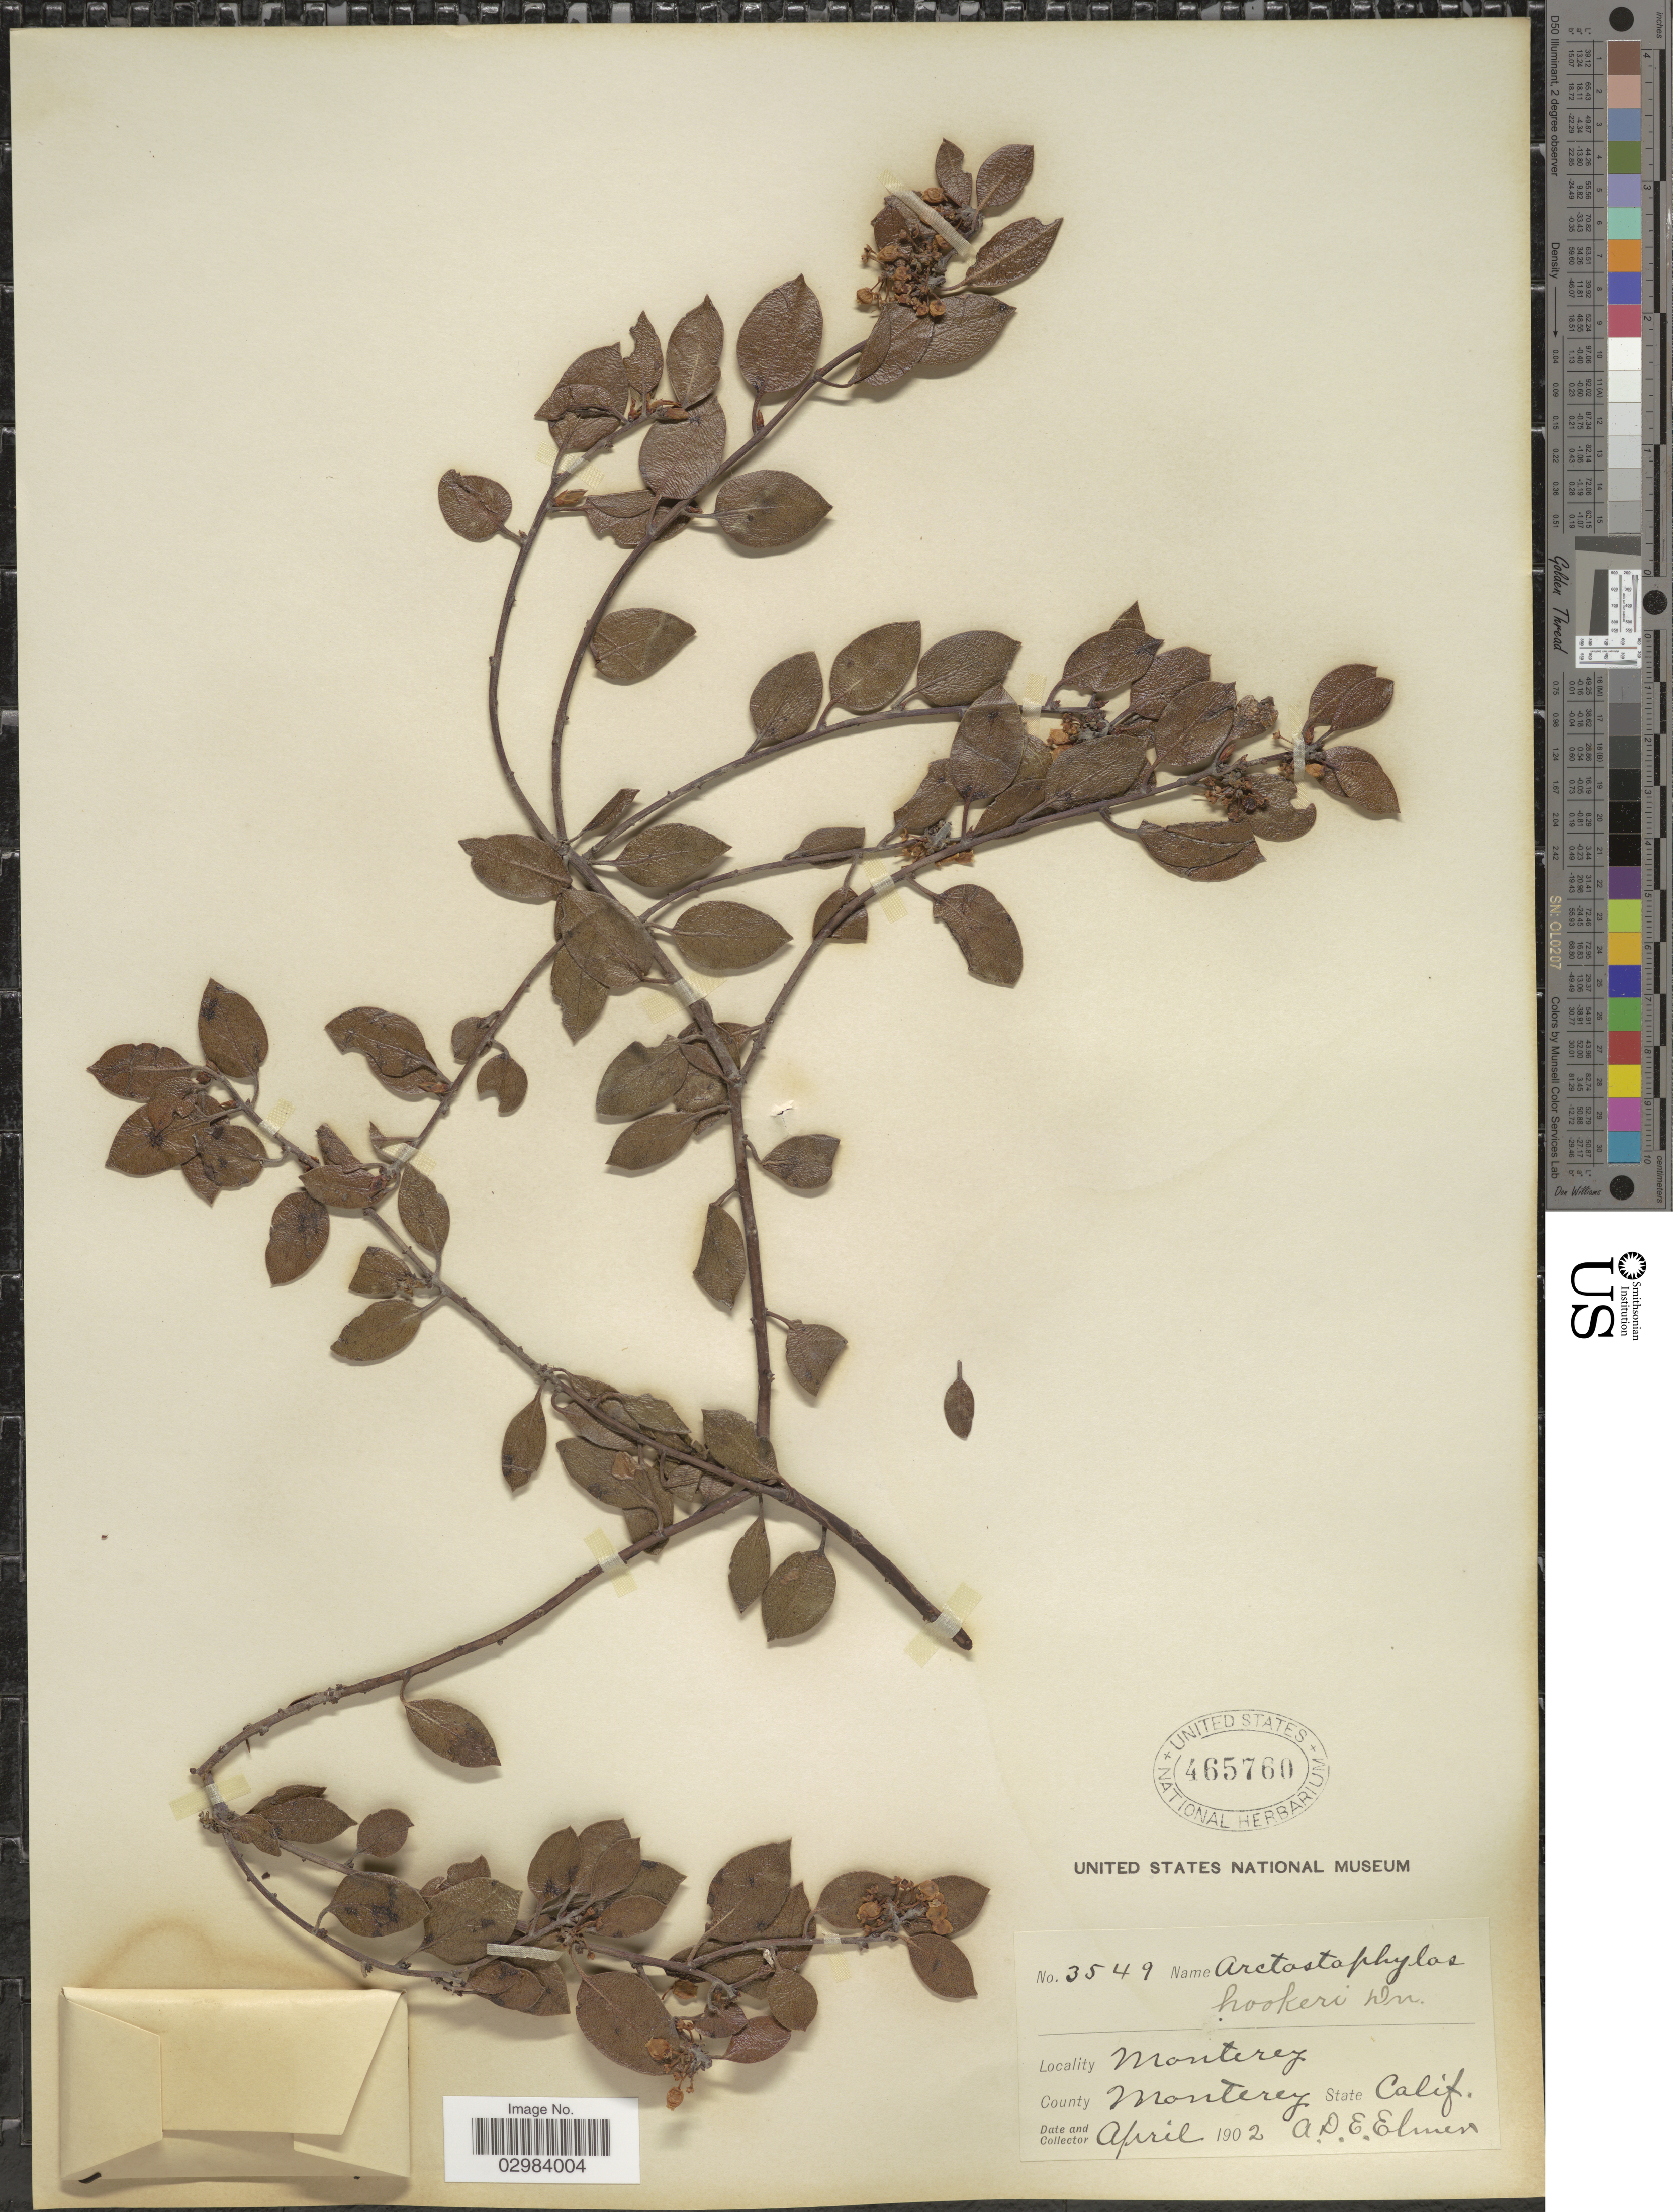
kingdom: Plantae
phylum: Tracheophyta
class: Magnoliopsida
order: Ericales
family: Ericaceae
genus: Arctostaphylos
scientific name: Arctostaphylos hookeri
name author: G. Don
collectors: A. D. E. Elmer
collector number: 3549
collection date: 1902-04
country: United States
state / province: California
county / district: Monterey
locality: Monterey, County Monterey.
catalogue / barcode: US 465760